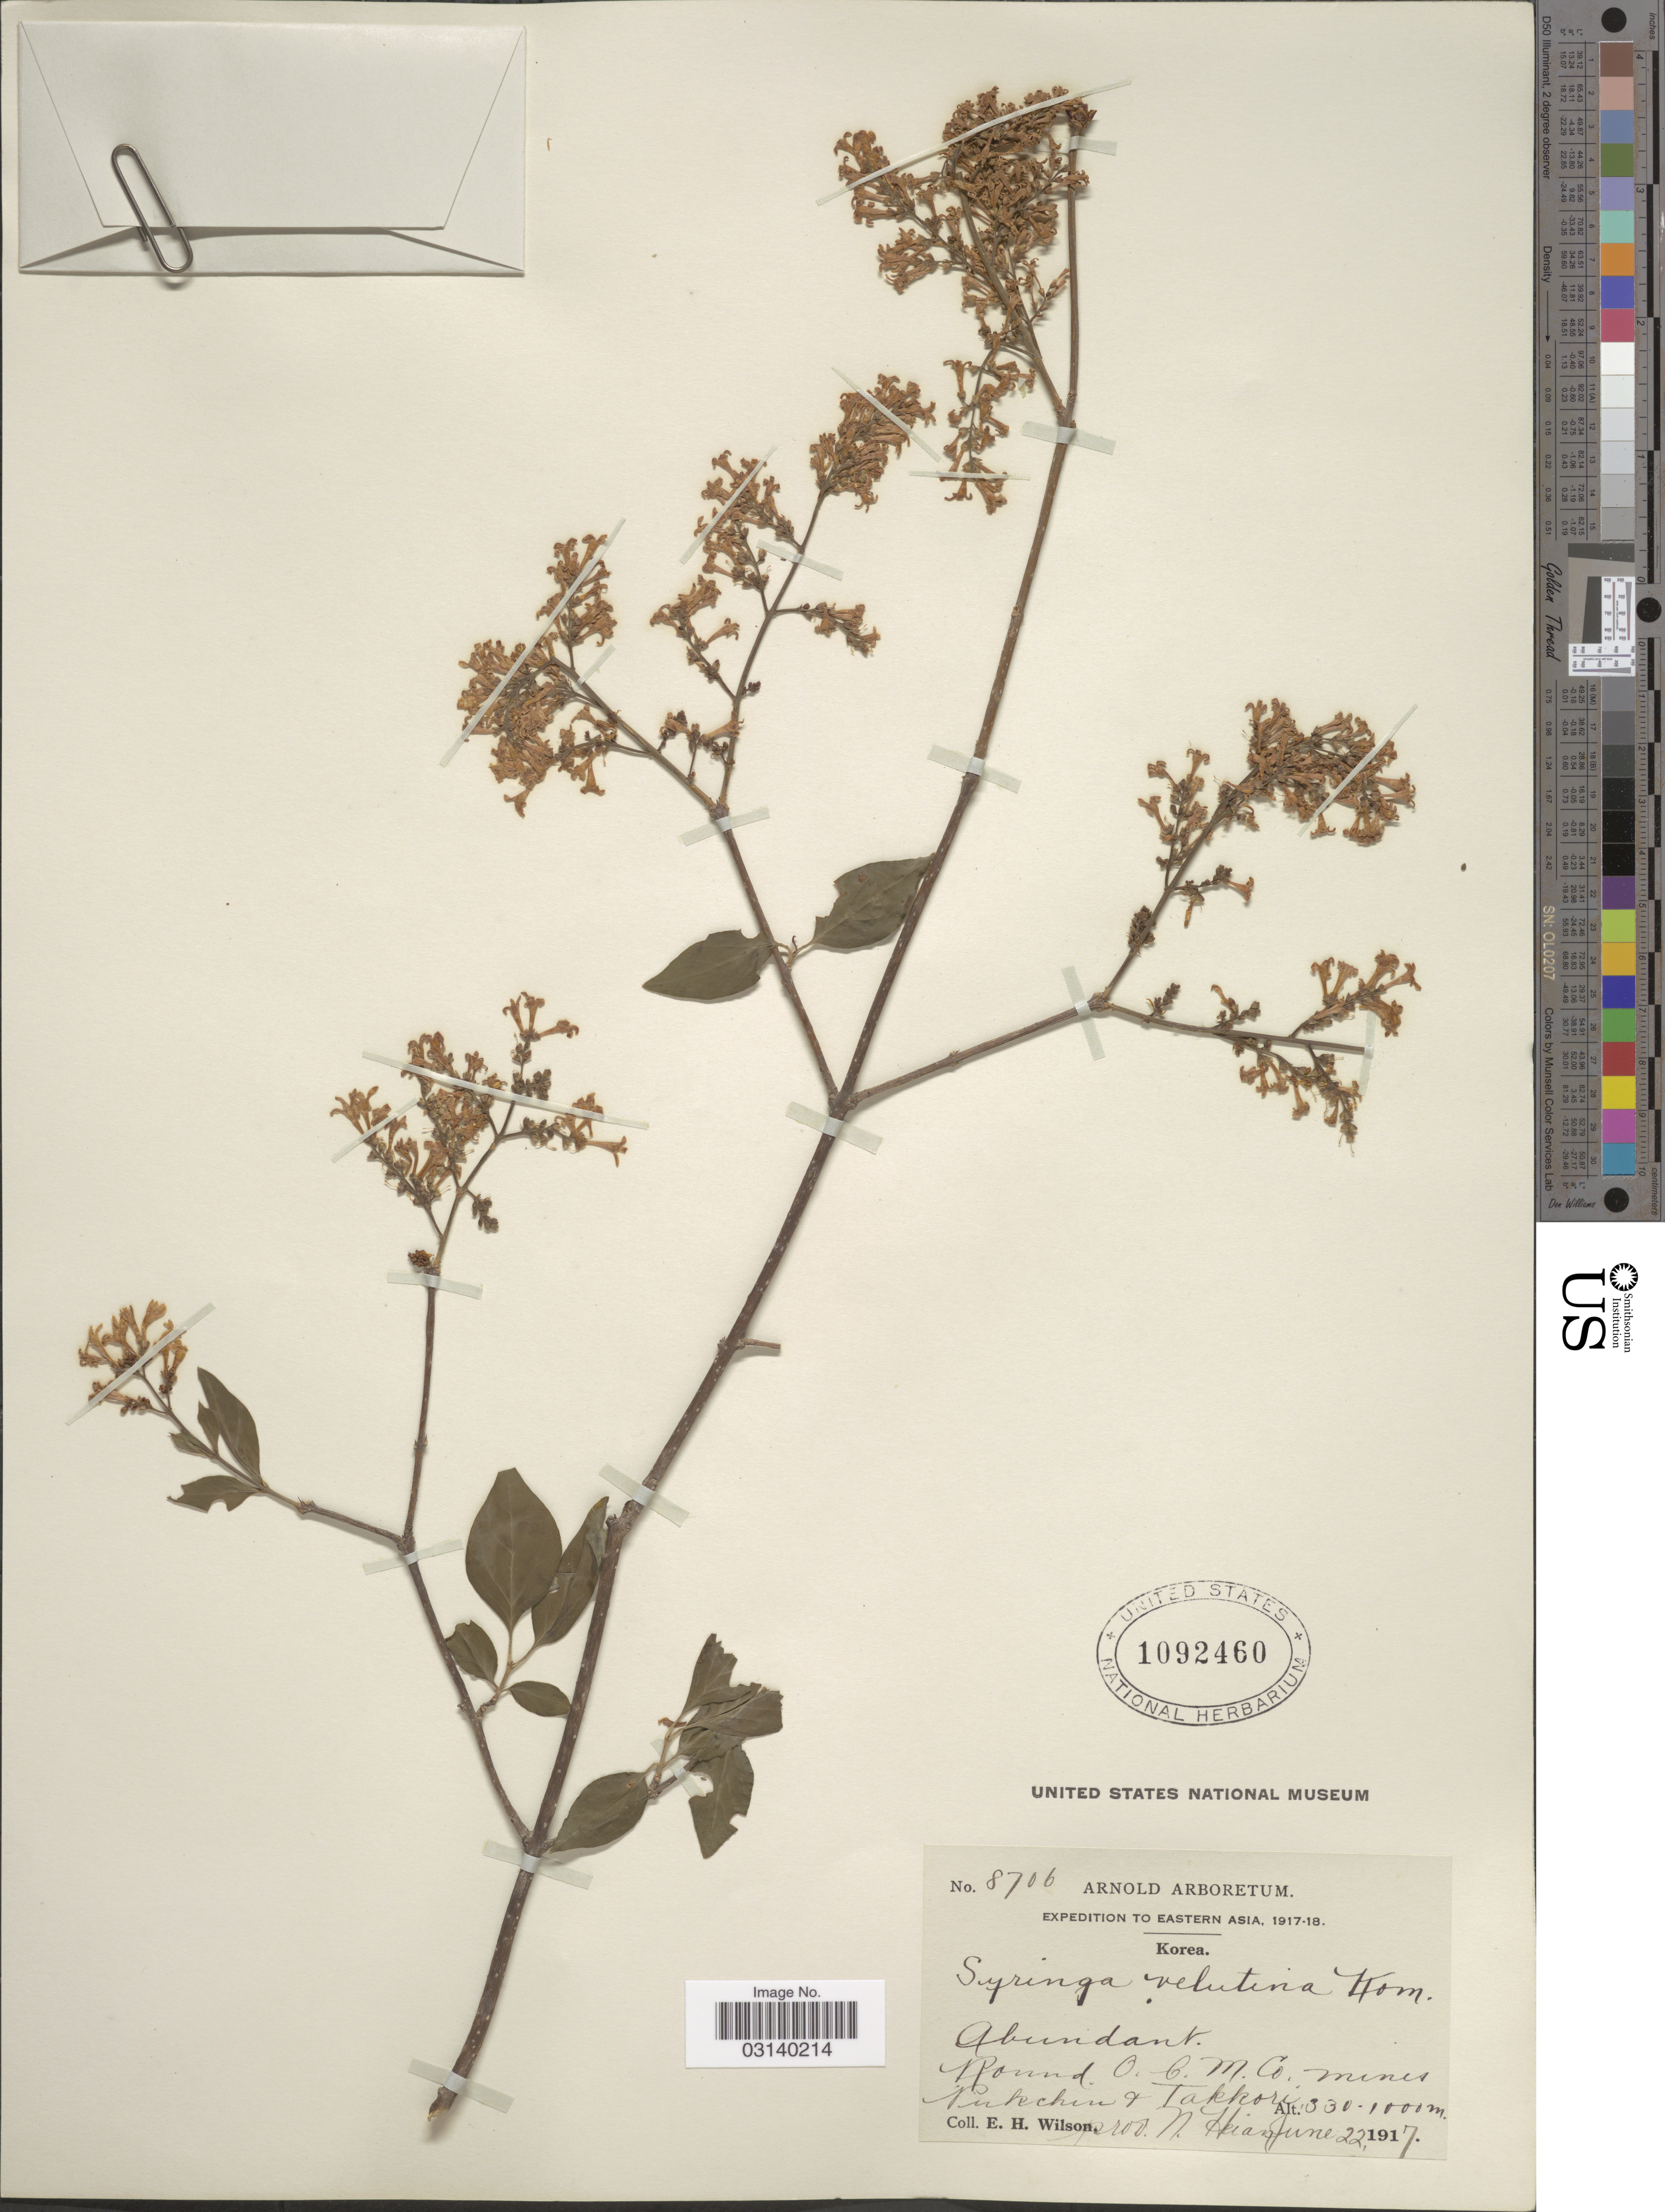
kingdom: Plantae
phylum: Tracheophyta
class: Magnoliopsida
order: Lamiales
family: Oleaceae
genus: Syringa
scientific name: Syringa pubescens var. patula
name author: (Palib.) M.Kim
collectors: E. Wilson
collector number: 8706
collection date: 1917-06-22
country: North Korea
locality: Eastern Asia. Round O.C.M. Co. mines Pukchin & Takkori. Prov. N. Heian.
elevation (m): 330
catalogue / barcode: US 1092460